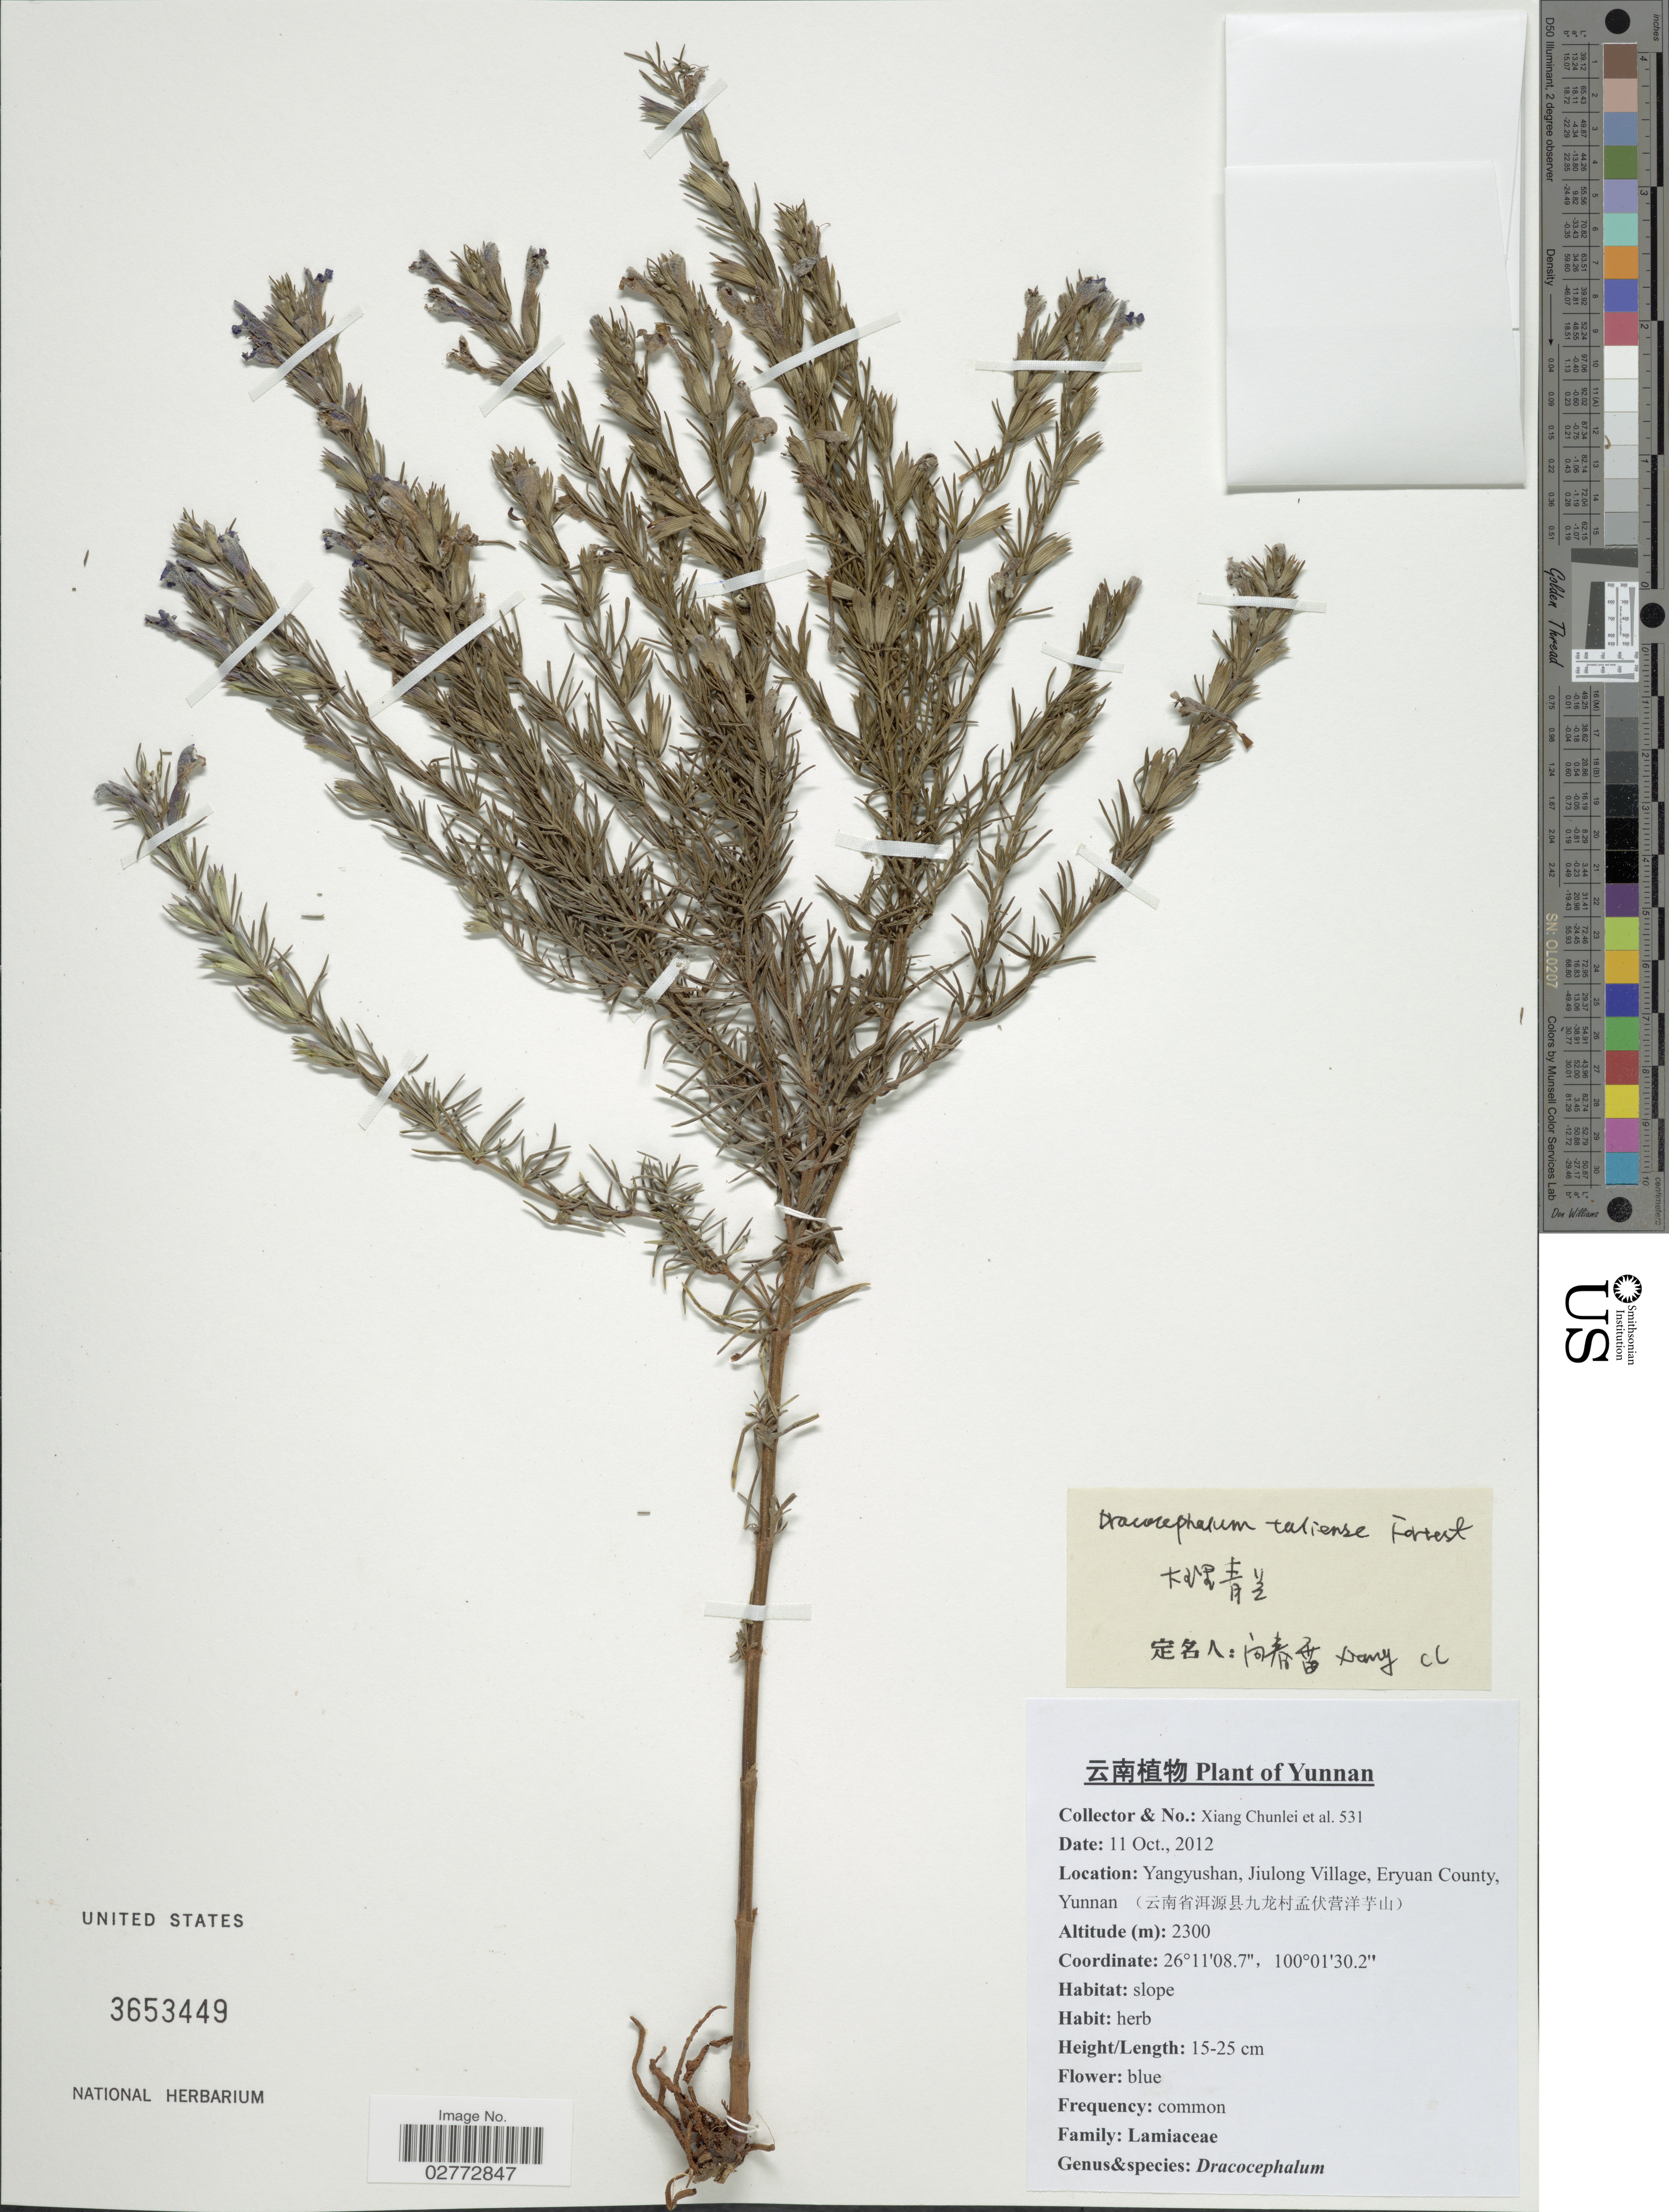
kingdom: Plantae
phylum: Tracheophyta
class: Magnoliopsida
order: Lamiales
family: Lamiaceae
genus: Dracocephalum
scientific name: Dracocephalum taliense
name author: Forrest ex W.W. Sm.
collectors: X. Chunlei & et al.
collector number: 531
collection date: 2012-10-11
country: China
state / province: Yunnan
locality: Yangyushan, Jiulong Village, Eryuan County, Yunnan (X).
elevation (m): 2300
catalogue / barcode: US 3653449